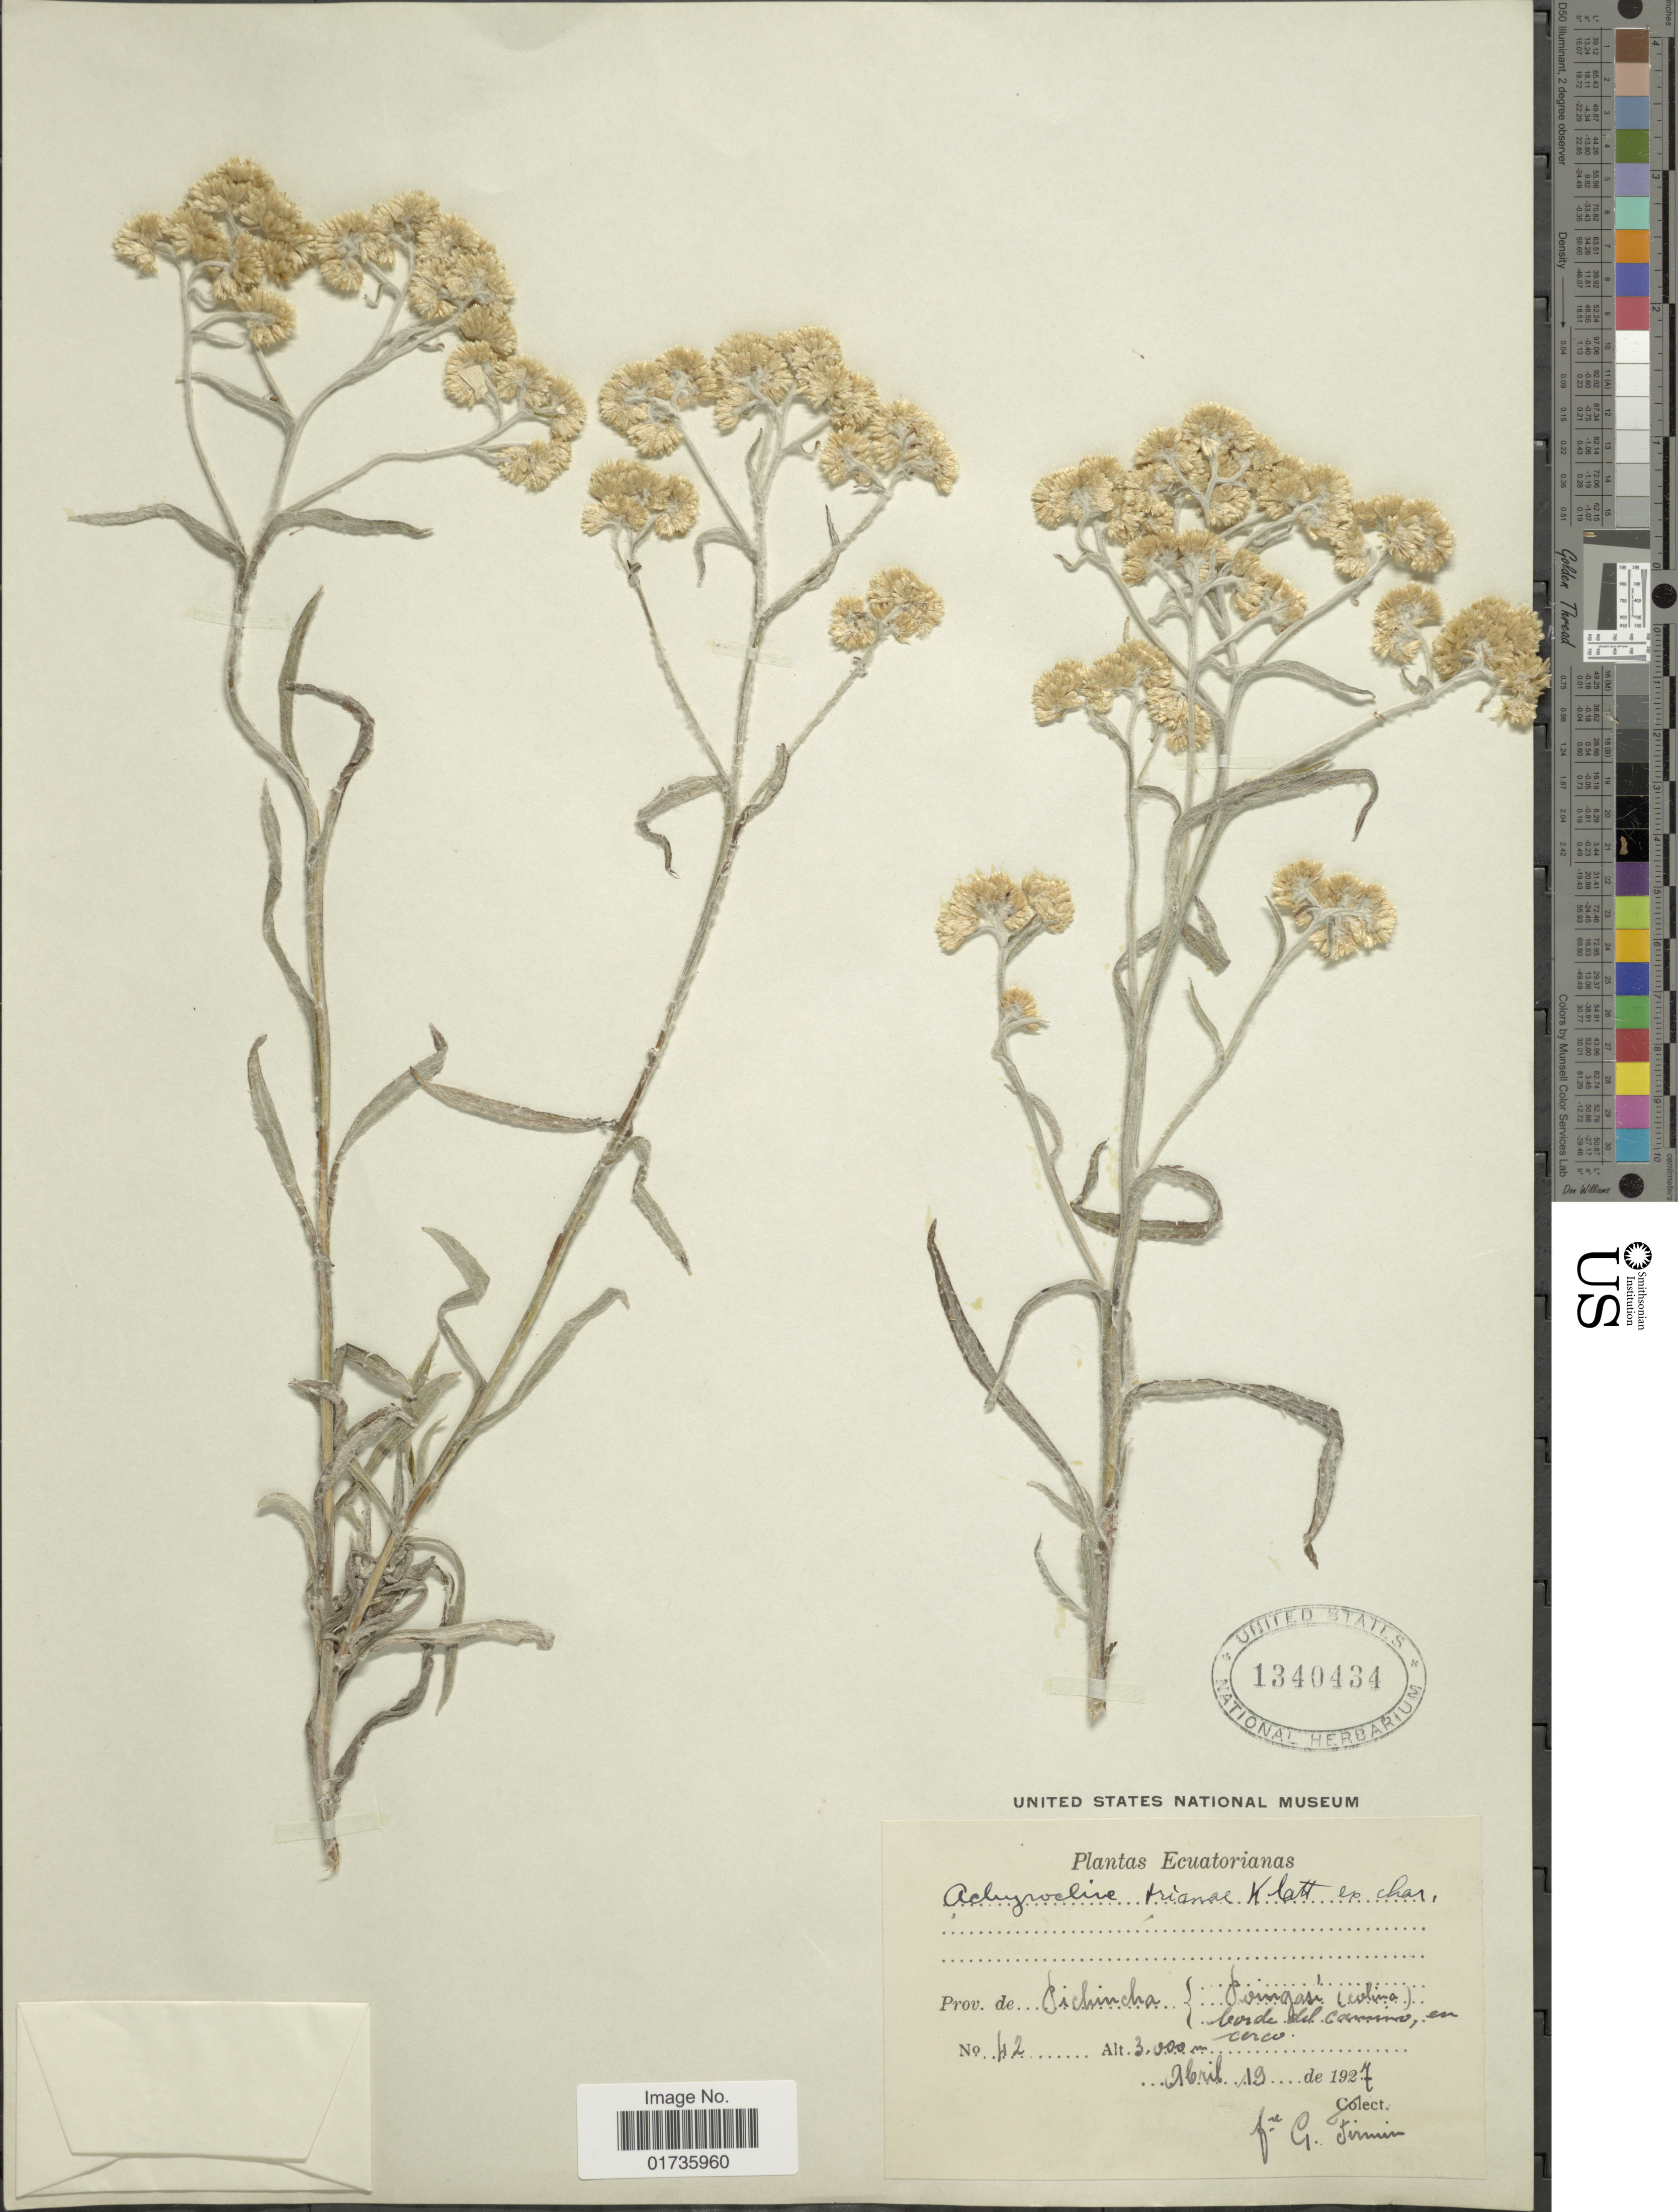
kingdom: Plantae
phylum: Tracheophyta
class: Magnoliopsida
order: Asterales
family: Asteraceae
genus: Achyrocline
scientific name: Achyrocline trianae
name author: Klatt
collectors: G. Firmin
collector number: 42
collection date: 1927-04-19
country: Ecuador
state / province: Pichincha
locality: Poingasi Colina bord del camino, en cerco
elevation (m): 3000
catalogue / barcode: US 1340434